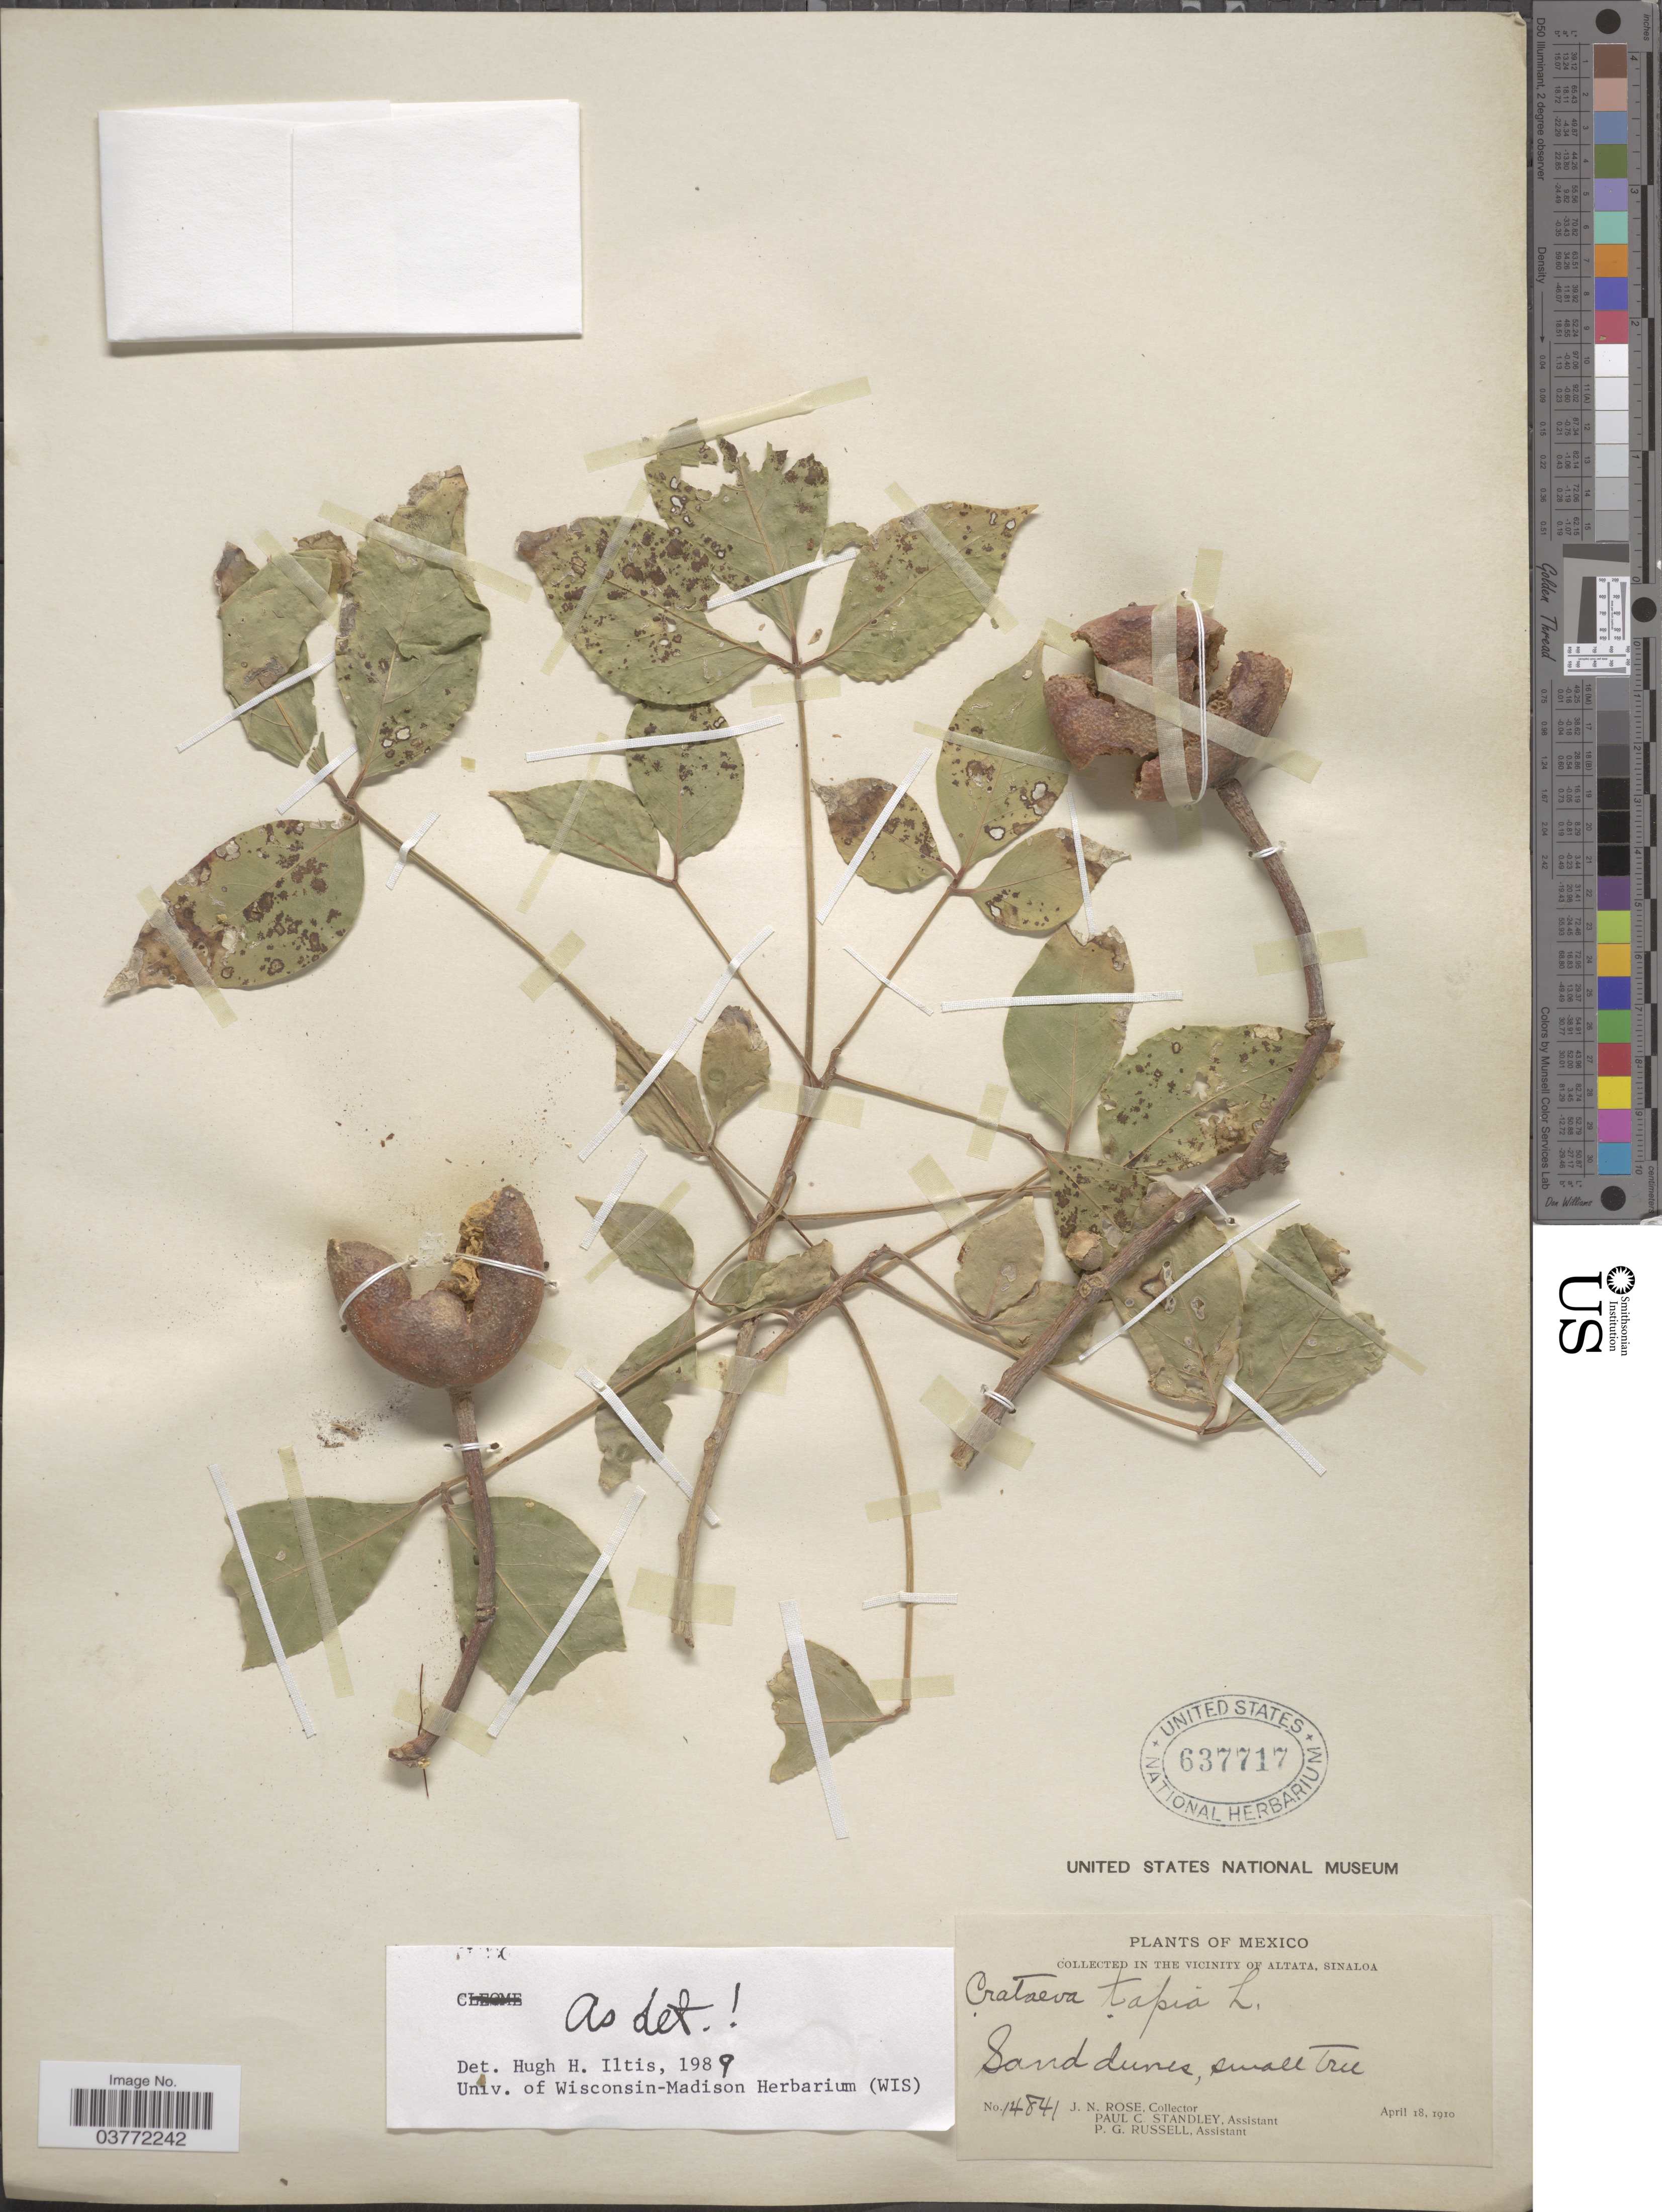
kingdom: Plantae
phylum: Tracheophyta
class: Magnoliopsida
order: Brassicales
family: Capparaceae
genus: Crateva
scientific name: Crateva tapia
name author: L.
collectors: J. N. Rose, P. C. Standley & P. G. Russell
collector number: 14841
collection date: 1910-04-18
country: Mexico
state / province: Sinaloa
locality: Vicinity of Altata.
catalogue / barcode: US 637717